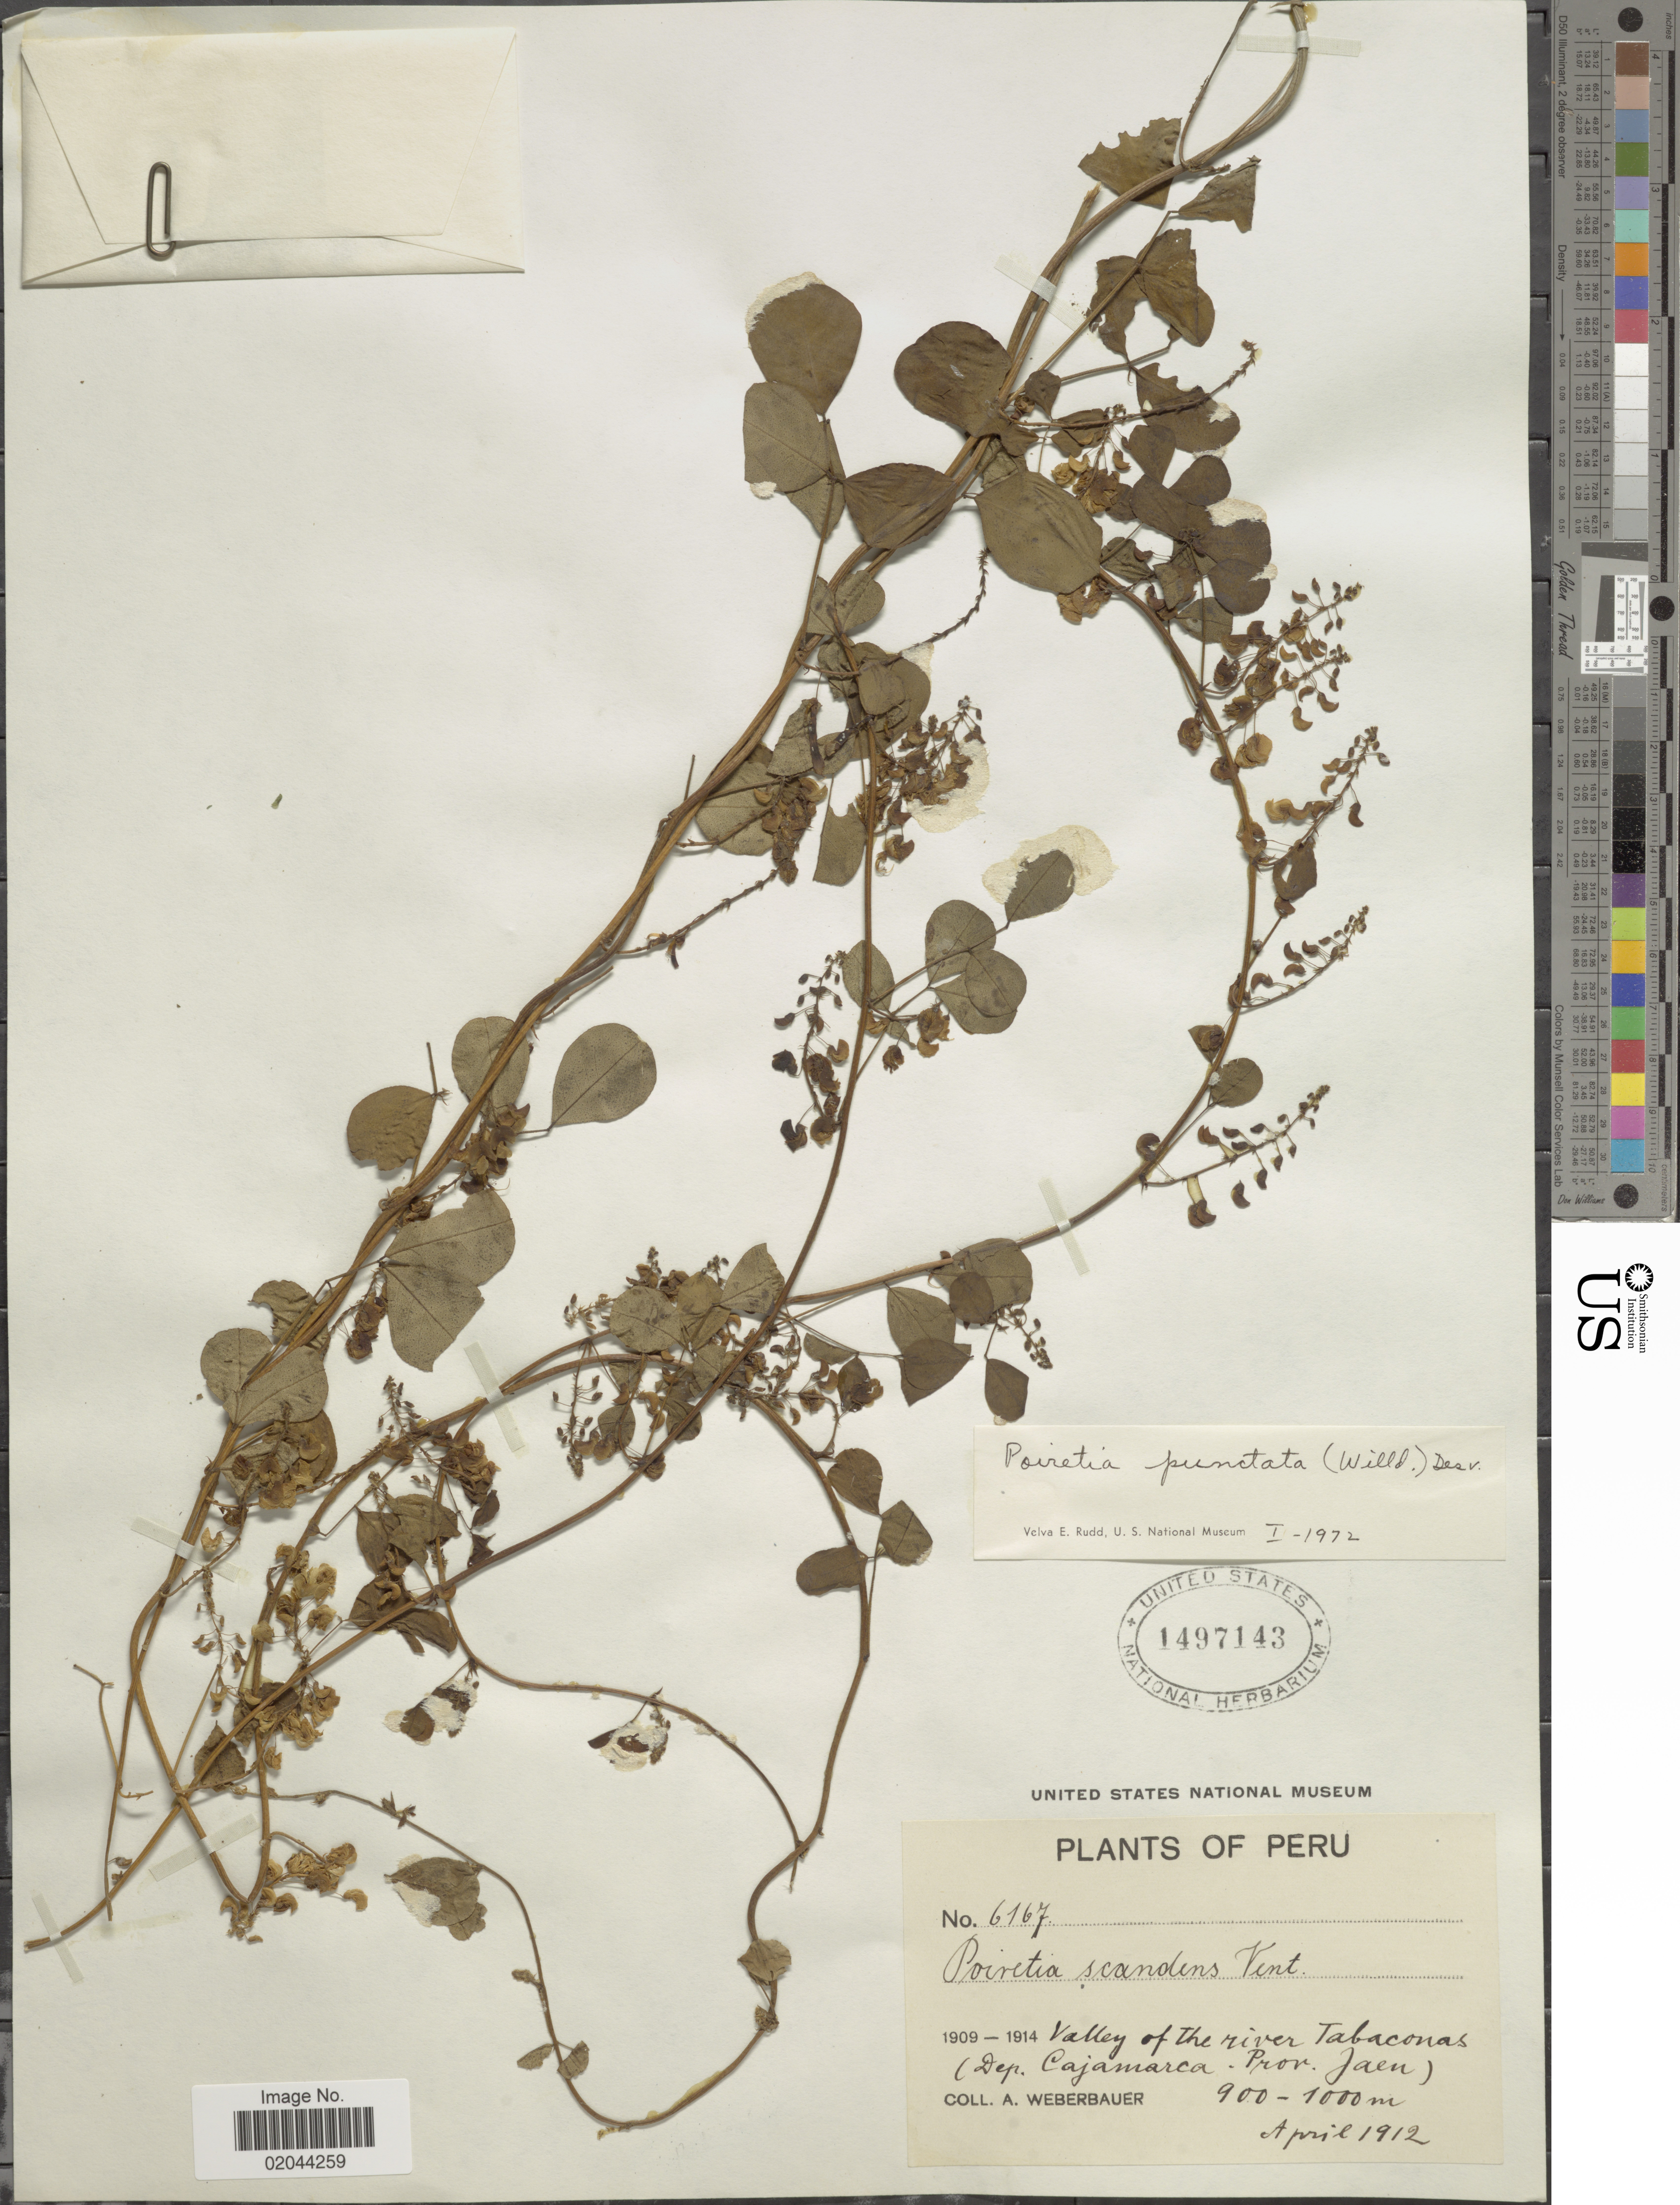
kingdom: Plantae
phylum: Tracheophyta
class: Magnoliopsida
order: Fabales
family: Fabaceae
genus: Poiretia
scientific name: Poiretia punctata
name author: (Willd.) Desv.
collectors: A. Weberbauer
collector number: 6167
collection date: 1912-04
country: Peru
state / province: Cajamarca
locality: Valley of the river Tabaconas (Dep. Cajamarca. Prov. Jaen)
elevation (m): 900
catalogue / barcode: US 1497143